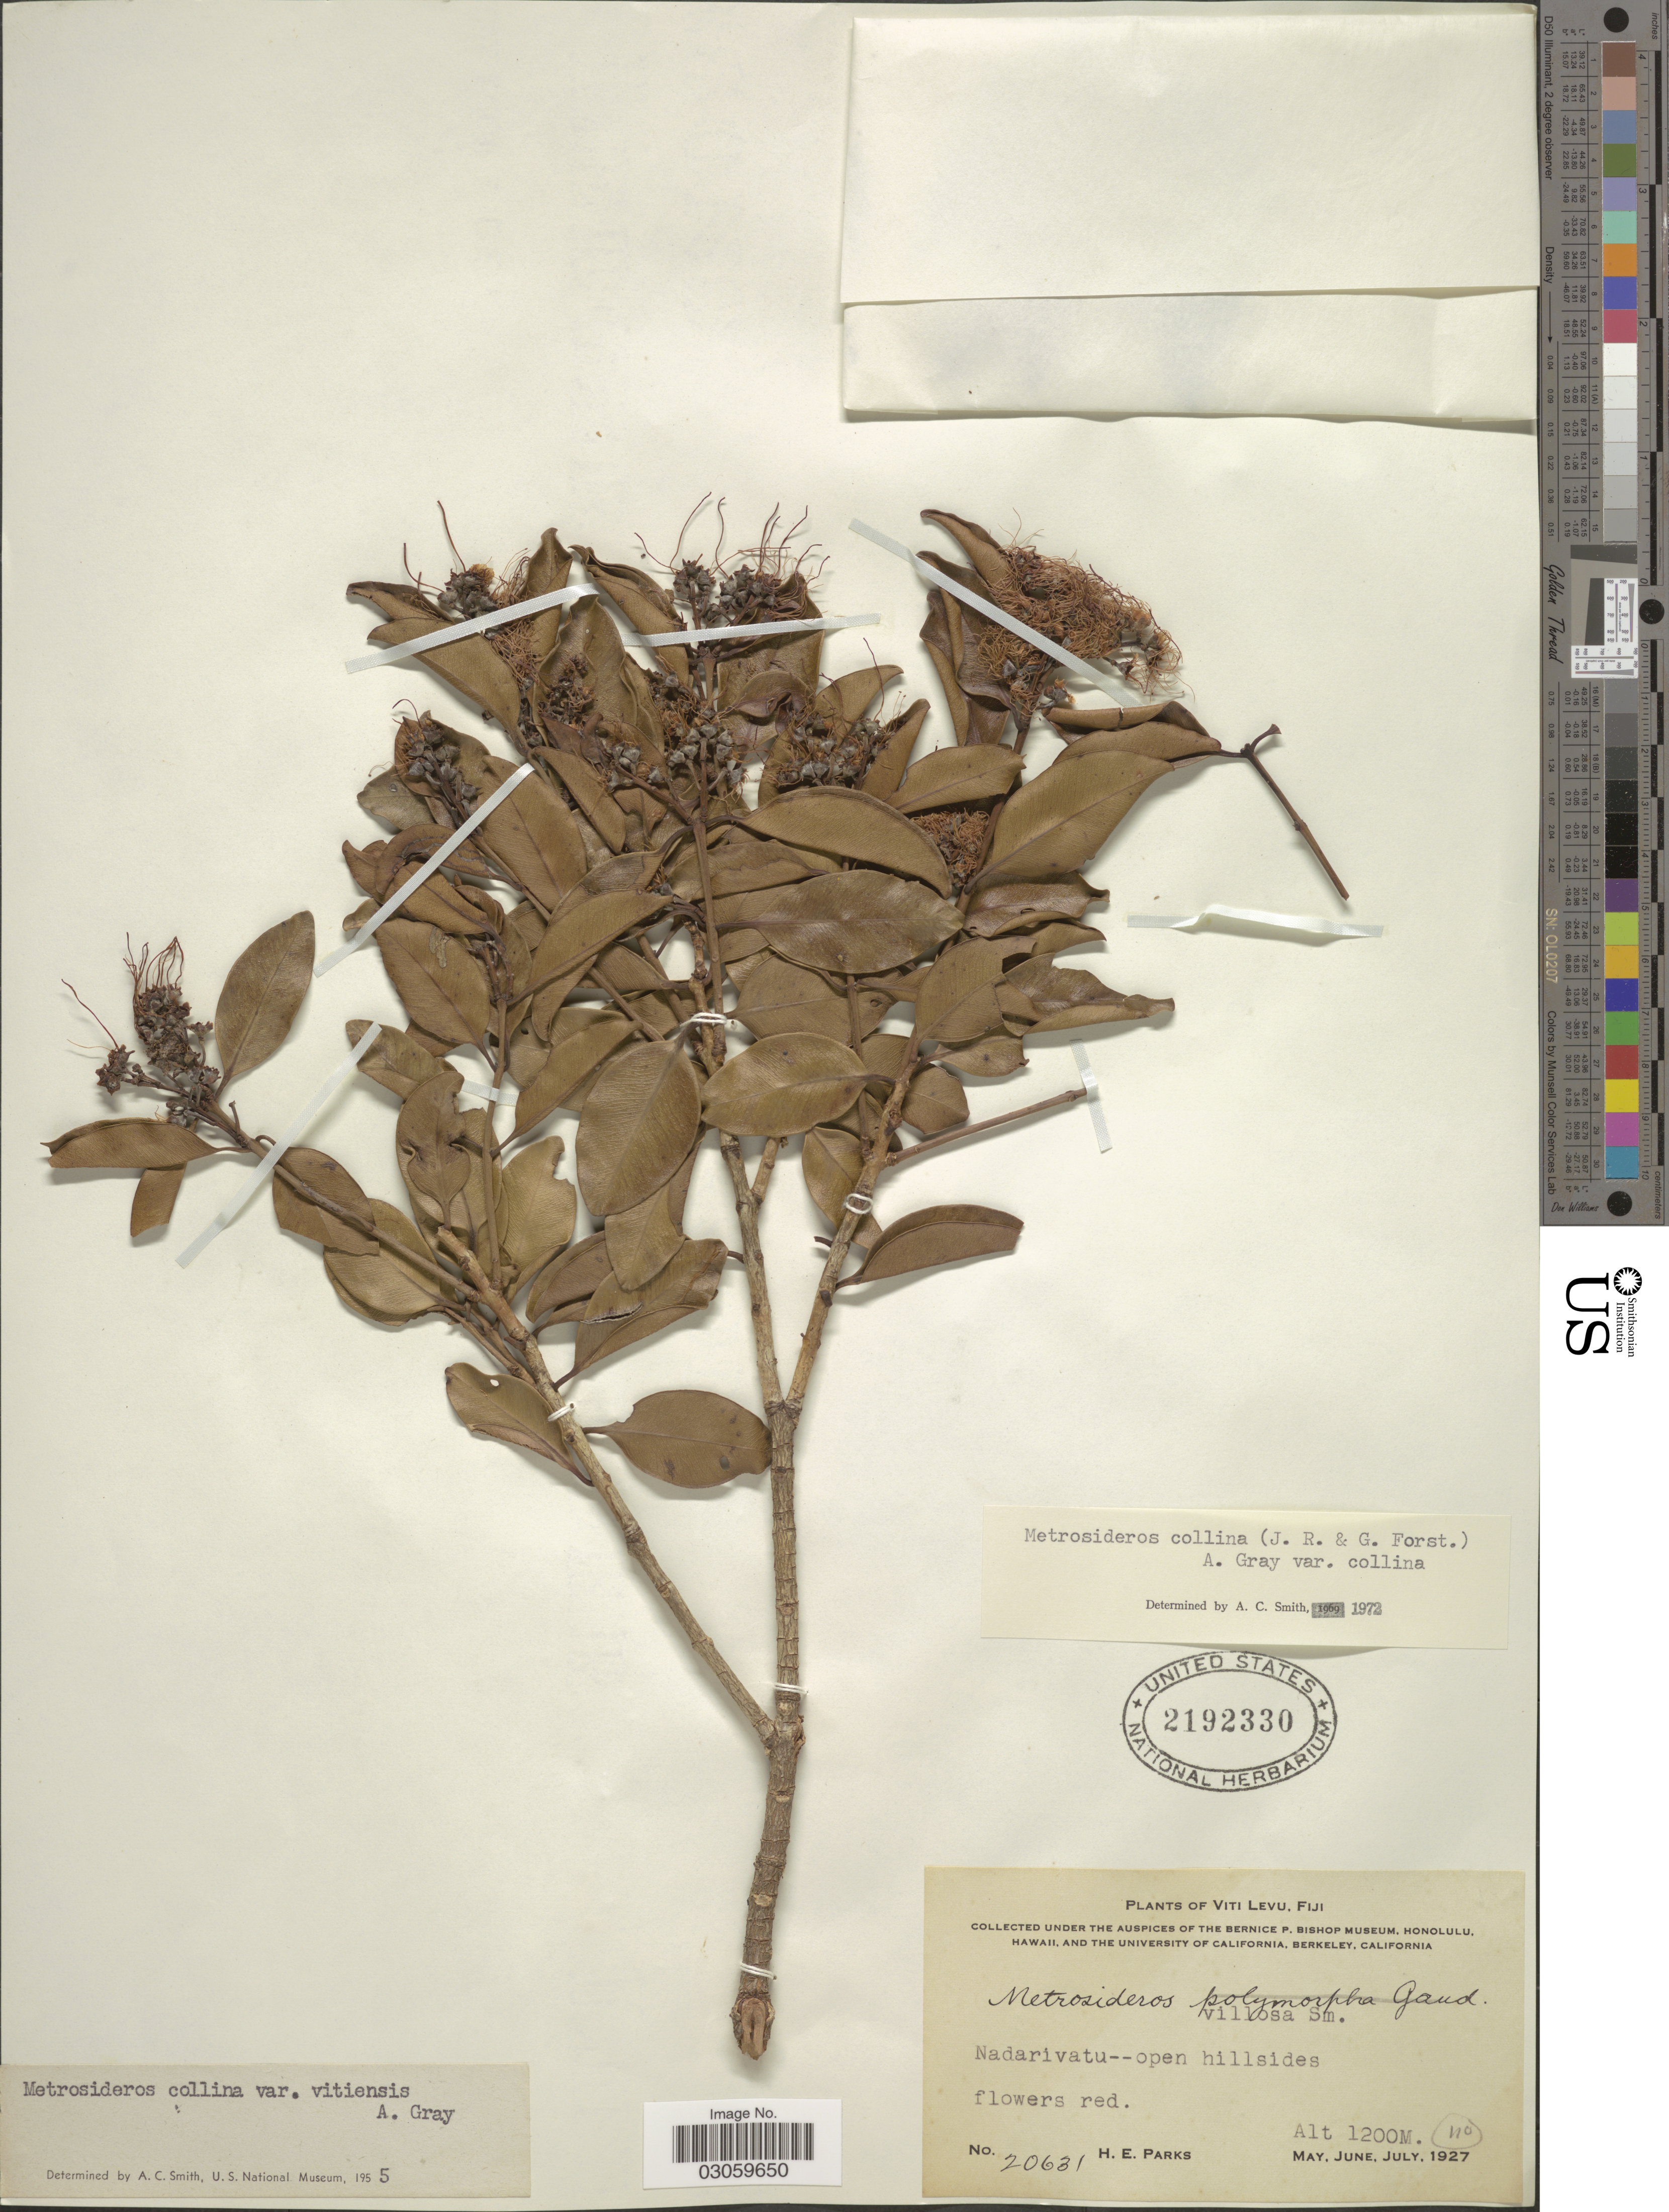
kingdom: Plantae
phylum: Tracheophyta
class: Magnoliopsida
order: Myrtales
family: Myrtaceae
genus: Metrosideros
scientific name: Metrosideros collina var. collina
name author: (J.R. Forst. & G. Forst.) A. Gray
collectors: H. E. Parks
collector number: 20631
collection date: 1927-05/1927-07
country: Fiji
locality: Viti Levu. Nadarivatu -- open hillsides.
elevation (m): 1200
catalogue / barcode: US 2192330